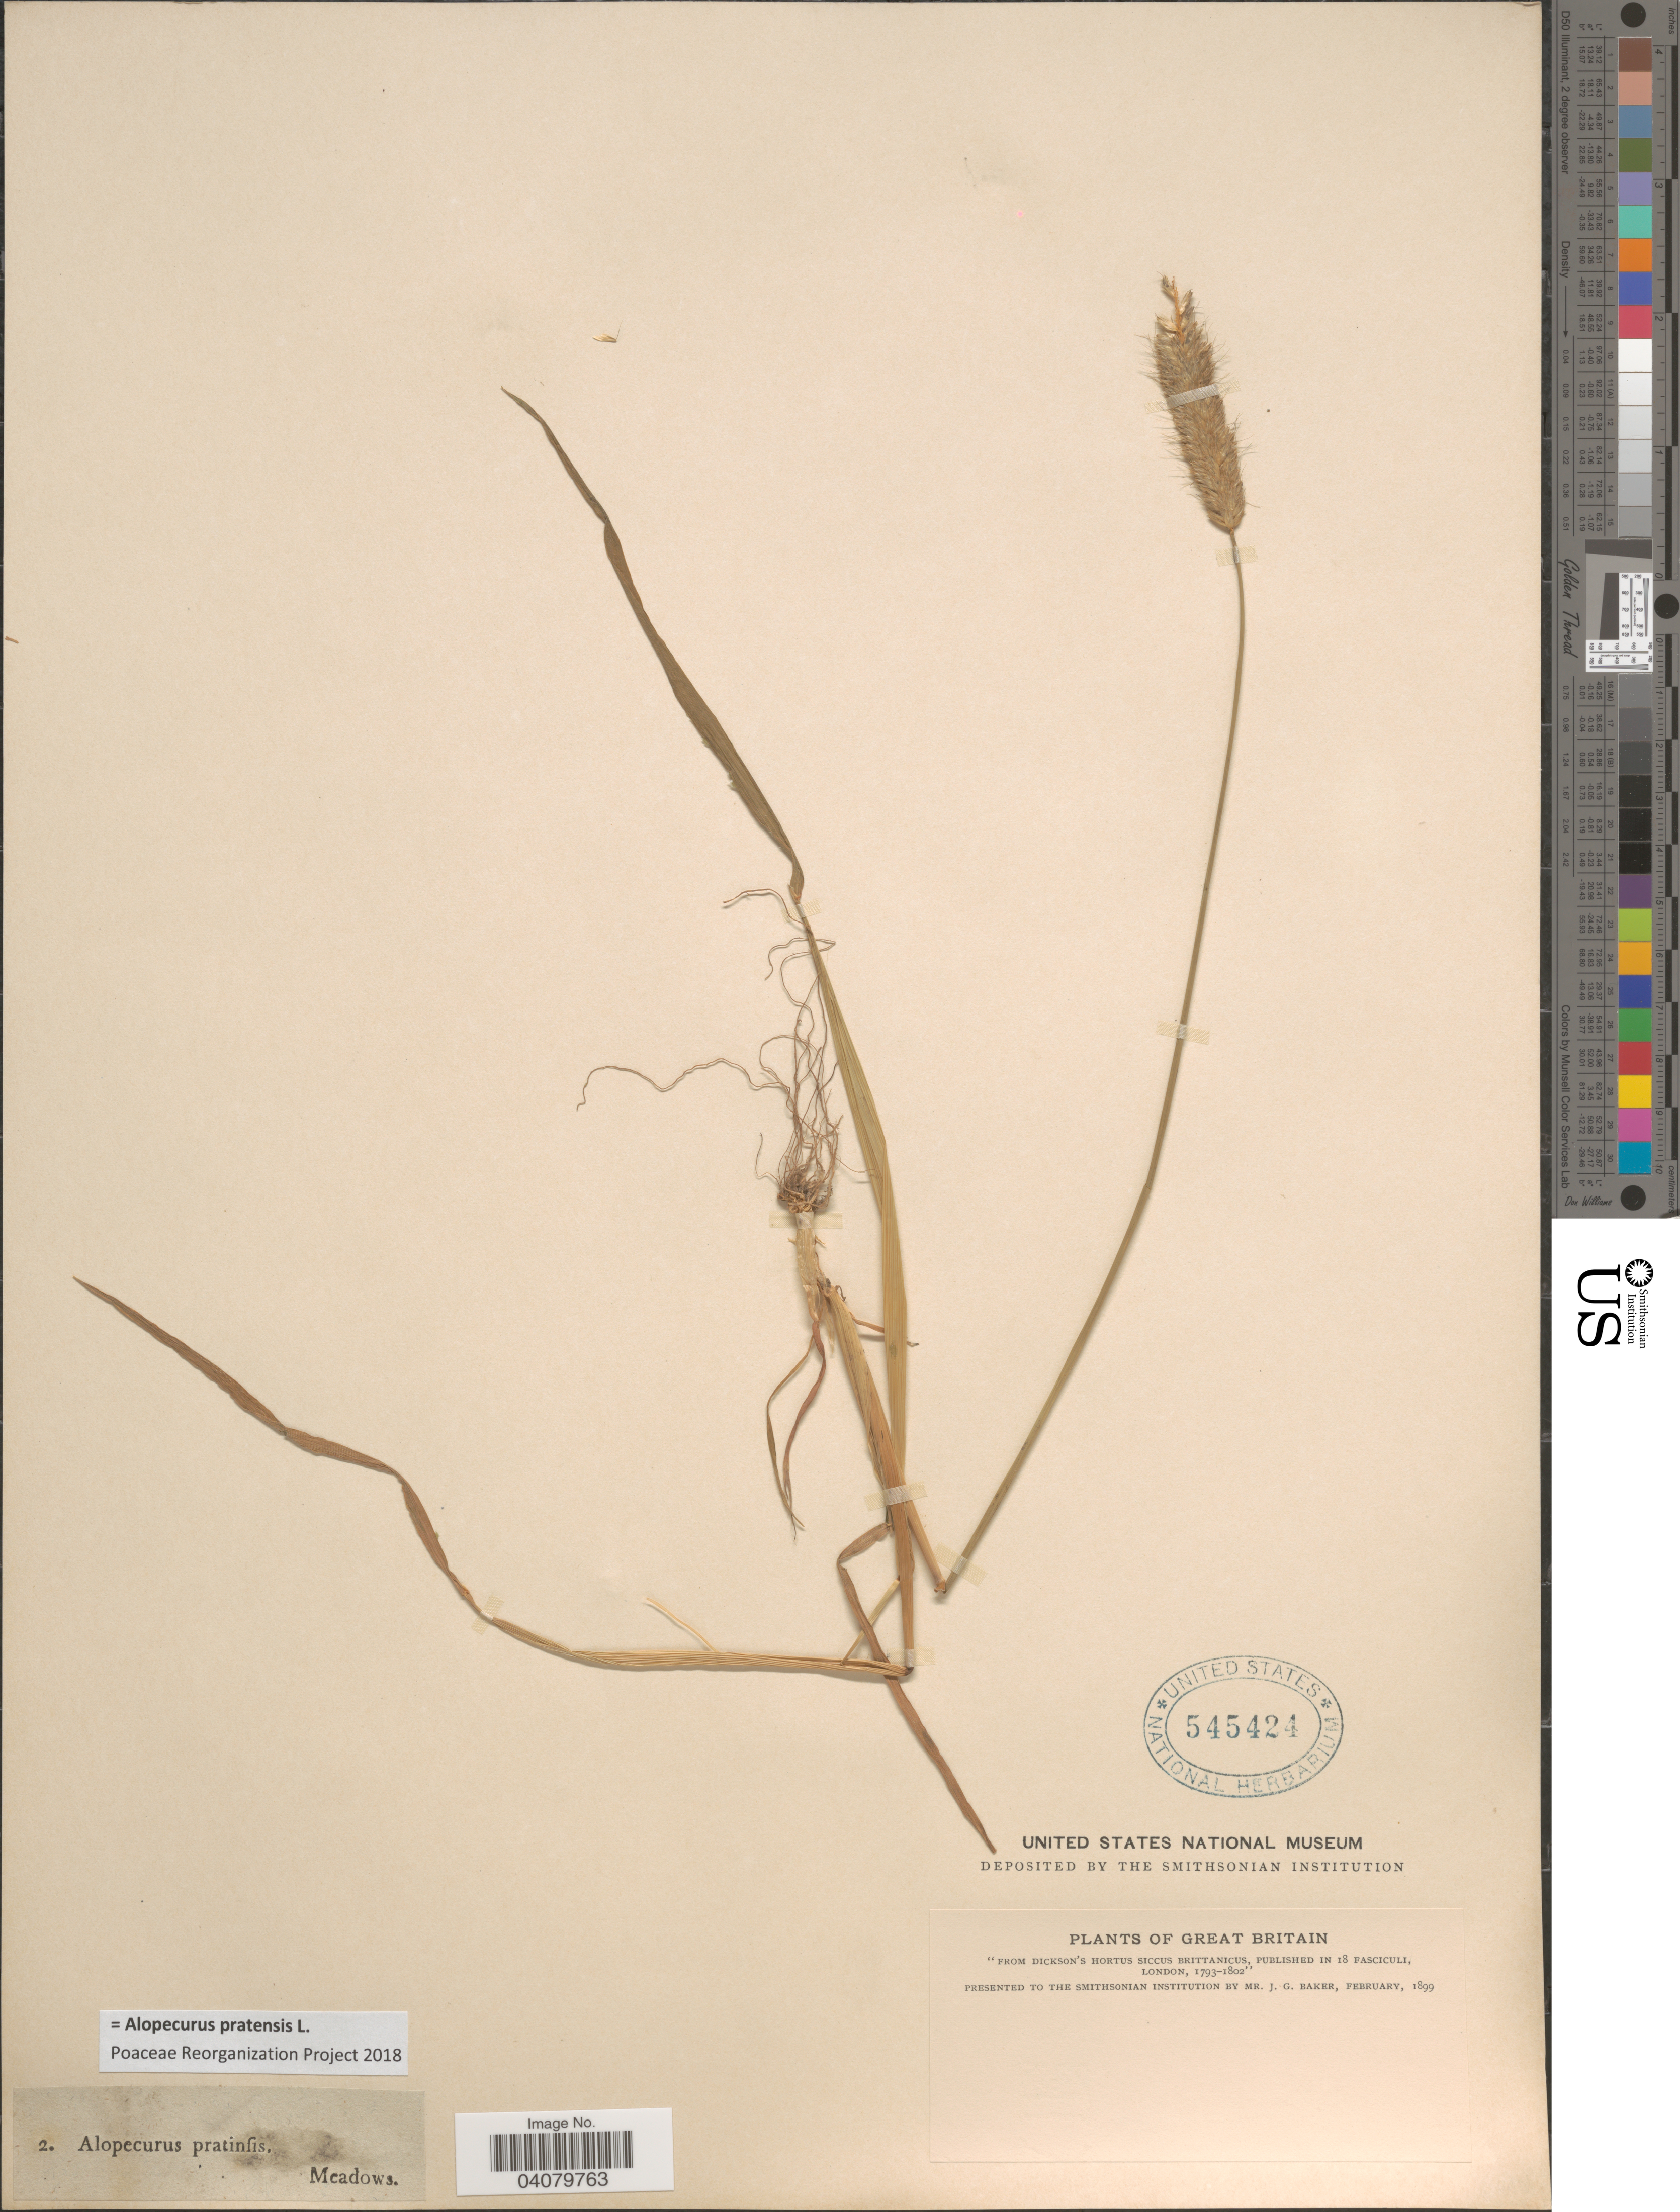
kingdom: Plantae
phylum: Tracheophyta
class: Liliopsida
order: Poales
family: Poaceae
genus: Alopecurus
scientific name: Alopecurus pratensis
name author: L.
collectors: J. G. Baker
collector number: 2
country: United Kingdom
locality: Great Britain.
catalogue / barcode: US 545424